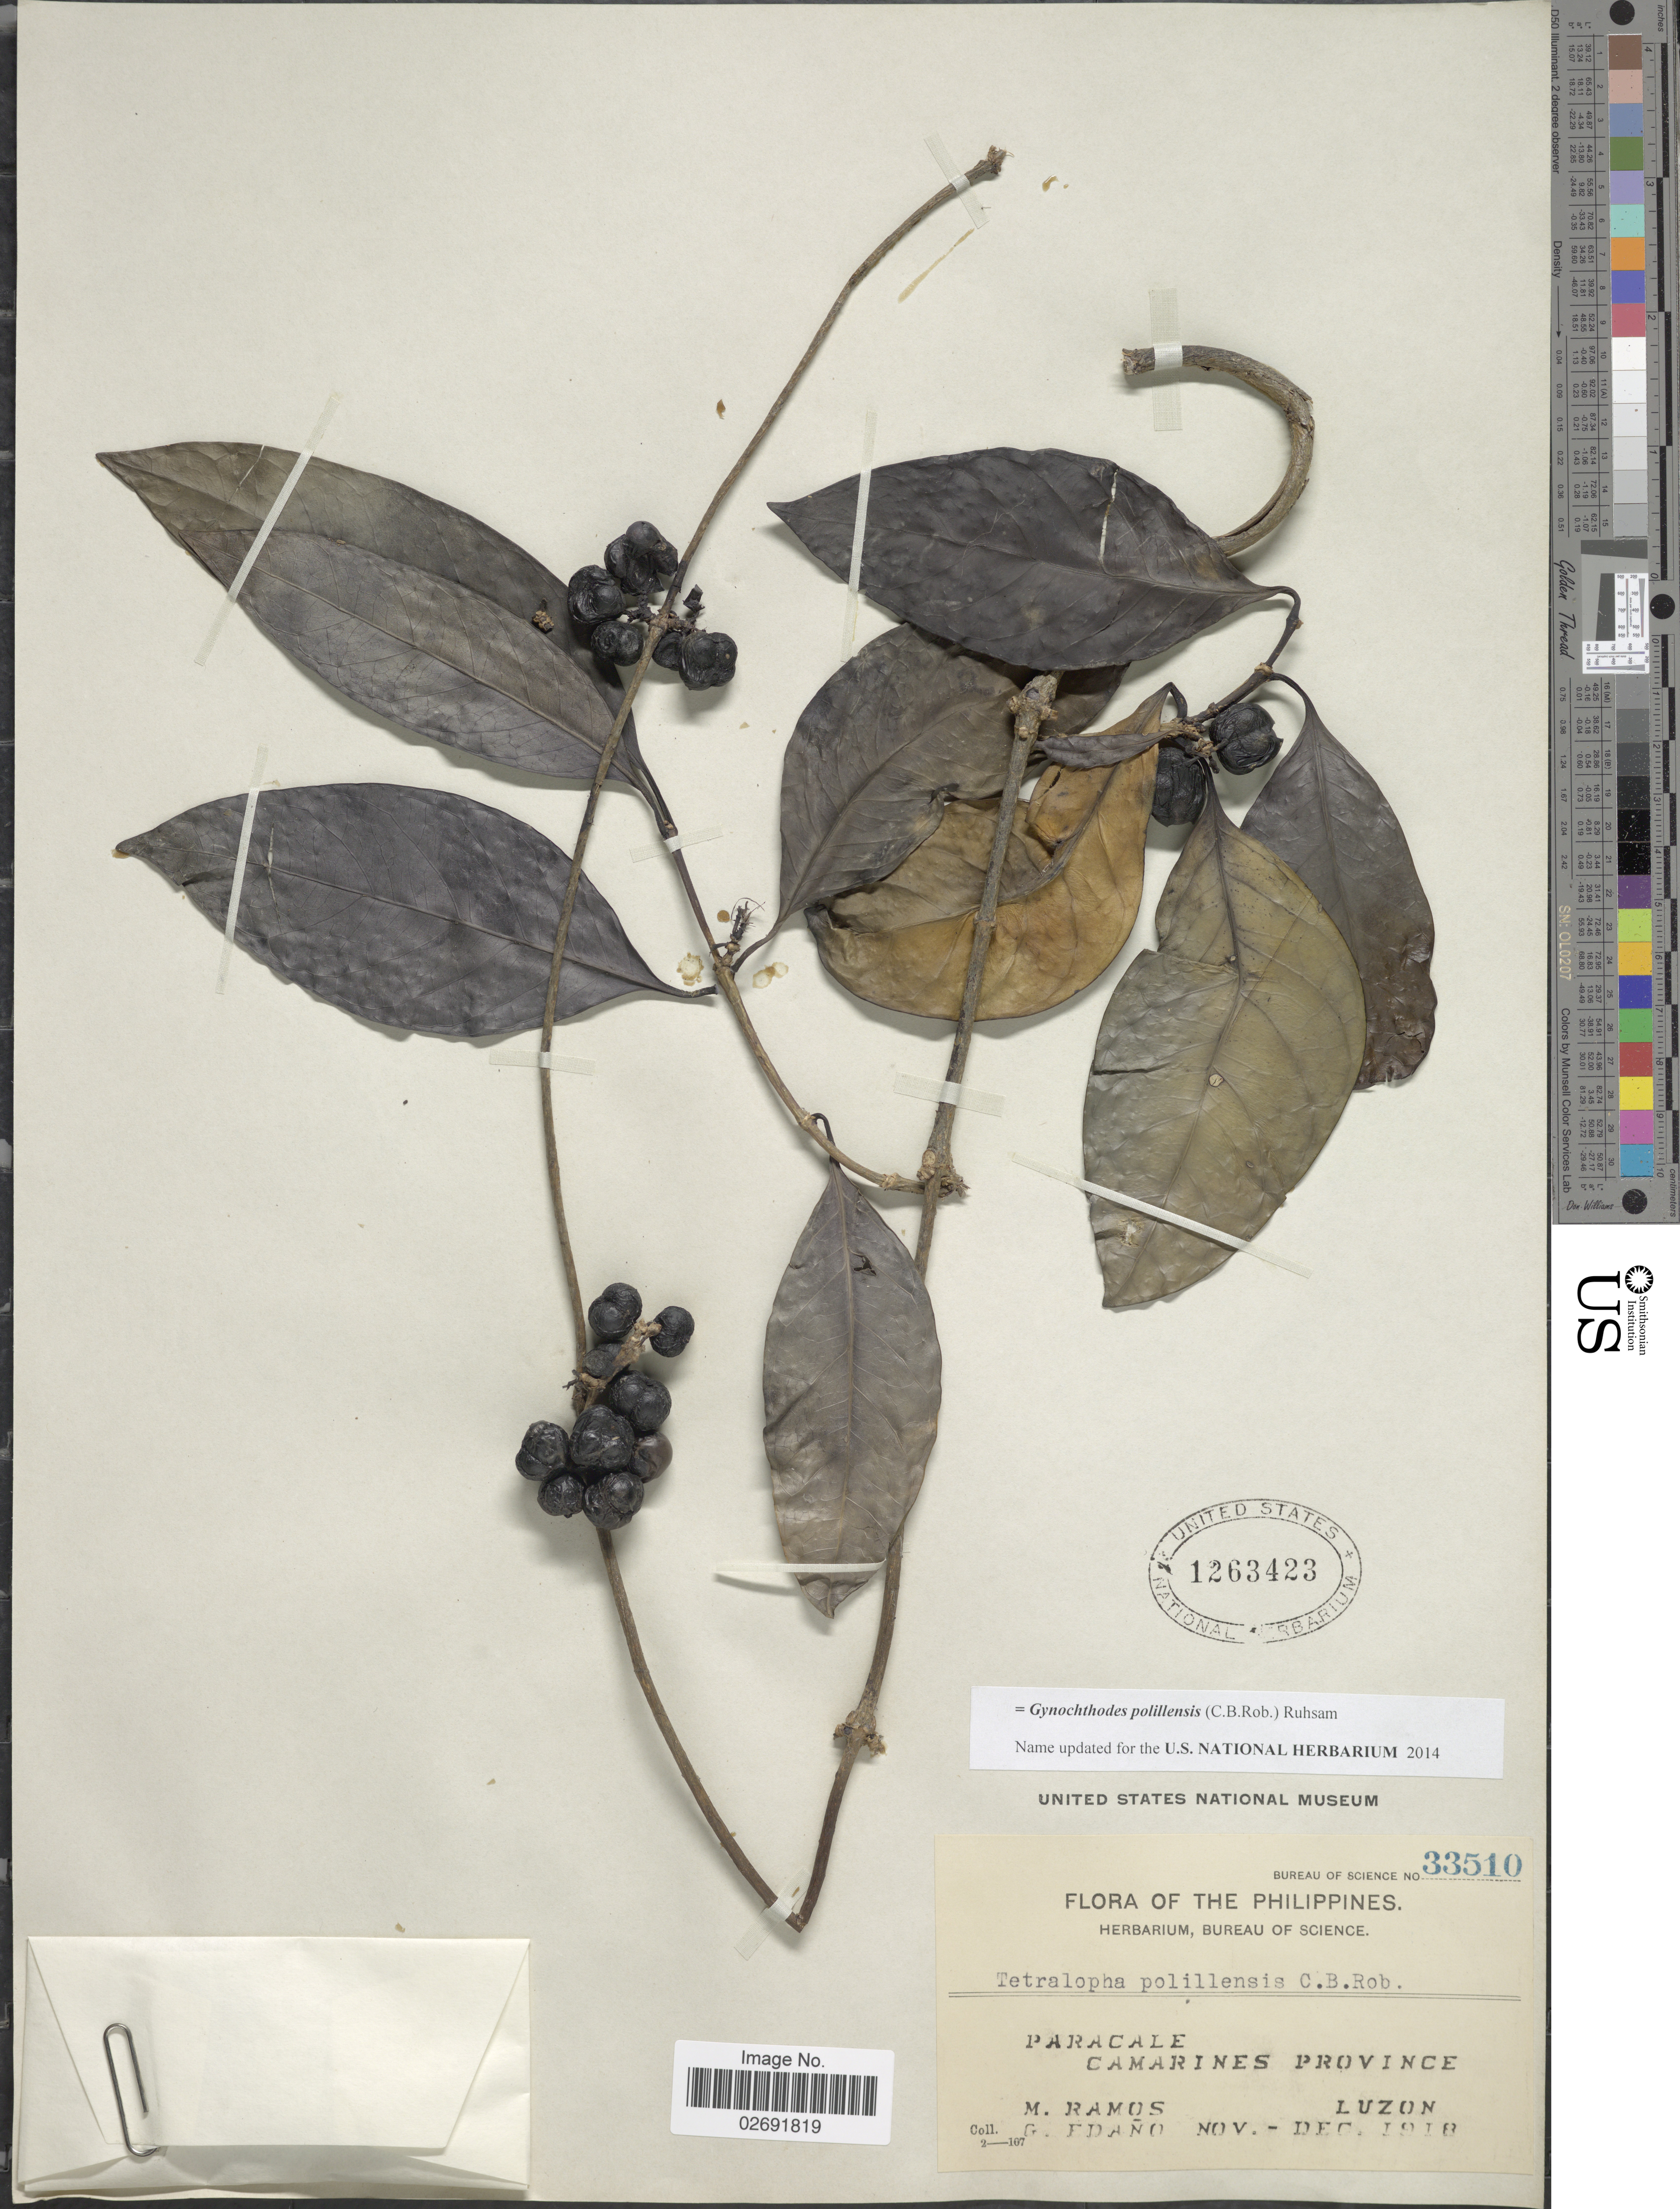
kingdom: Plantae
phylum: Tracheophyta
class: Magnoliopsida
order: Gentianales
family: Rubiaceae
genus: Gynochthodes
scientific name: Gynochthodes polillensis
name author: (C.B. Rob.) Ruhsam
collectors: M. Ramos & G. Edaño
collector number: Bureau of Science 33510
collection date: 1918-11/1918-12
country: Philippines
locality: Paracale, Camarines Province, Luzon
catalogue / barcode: US 1263423